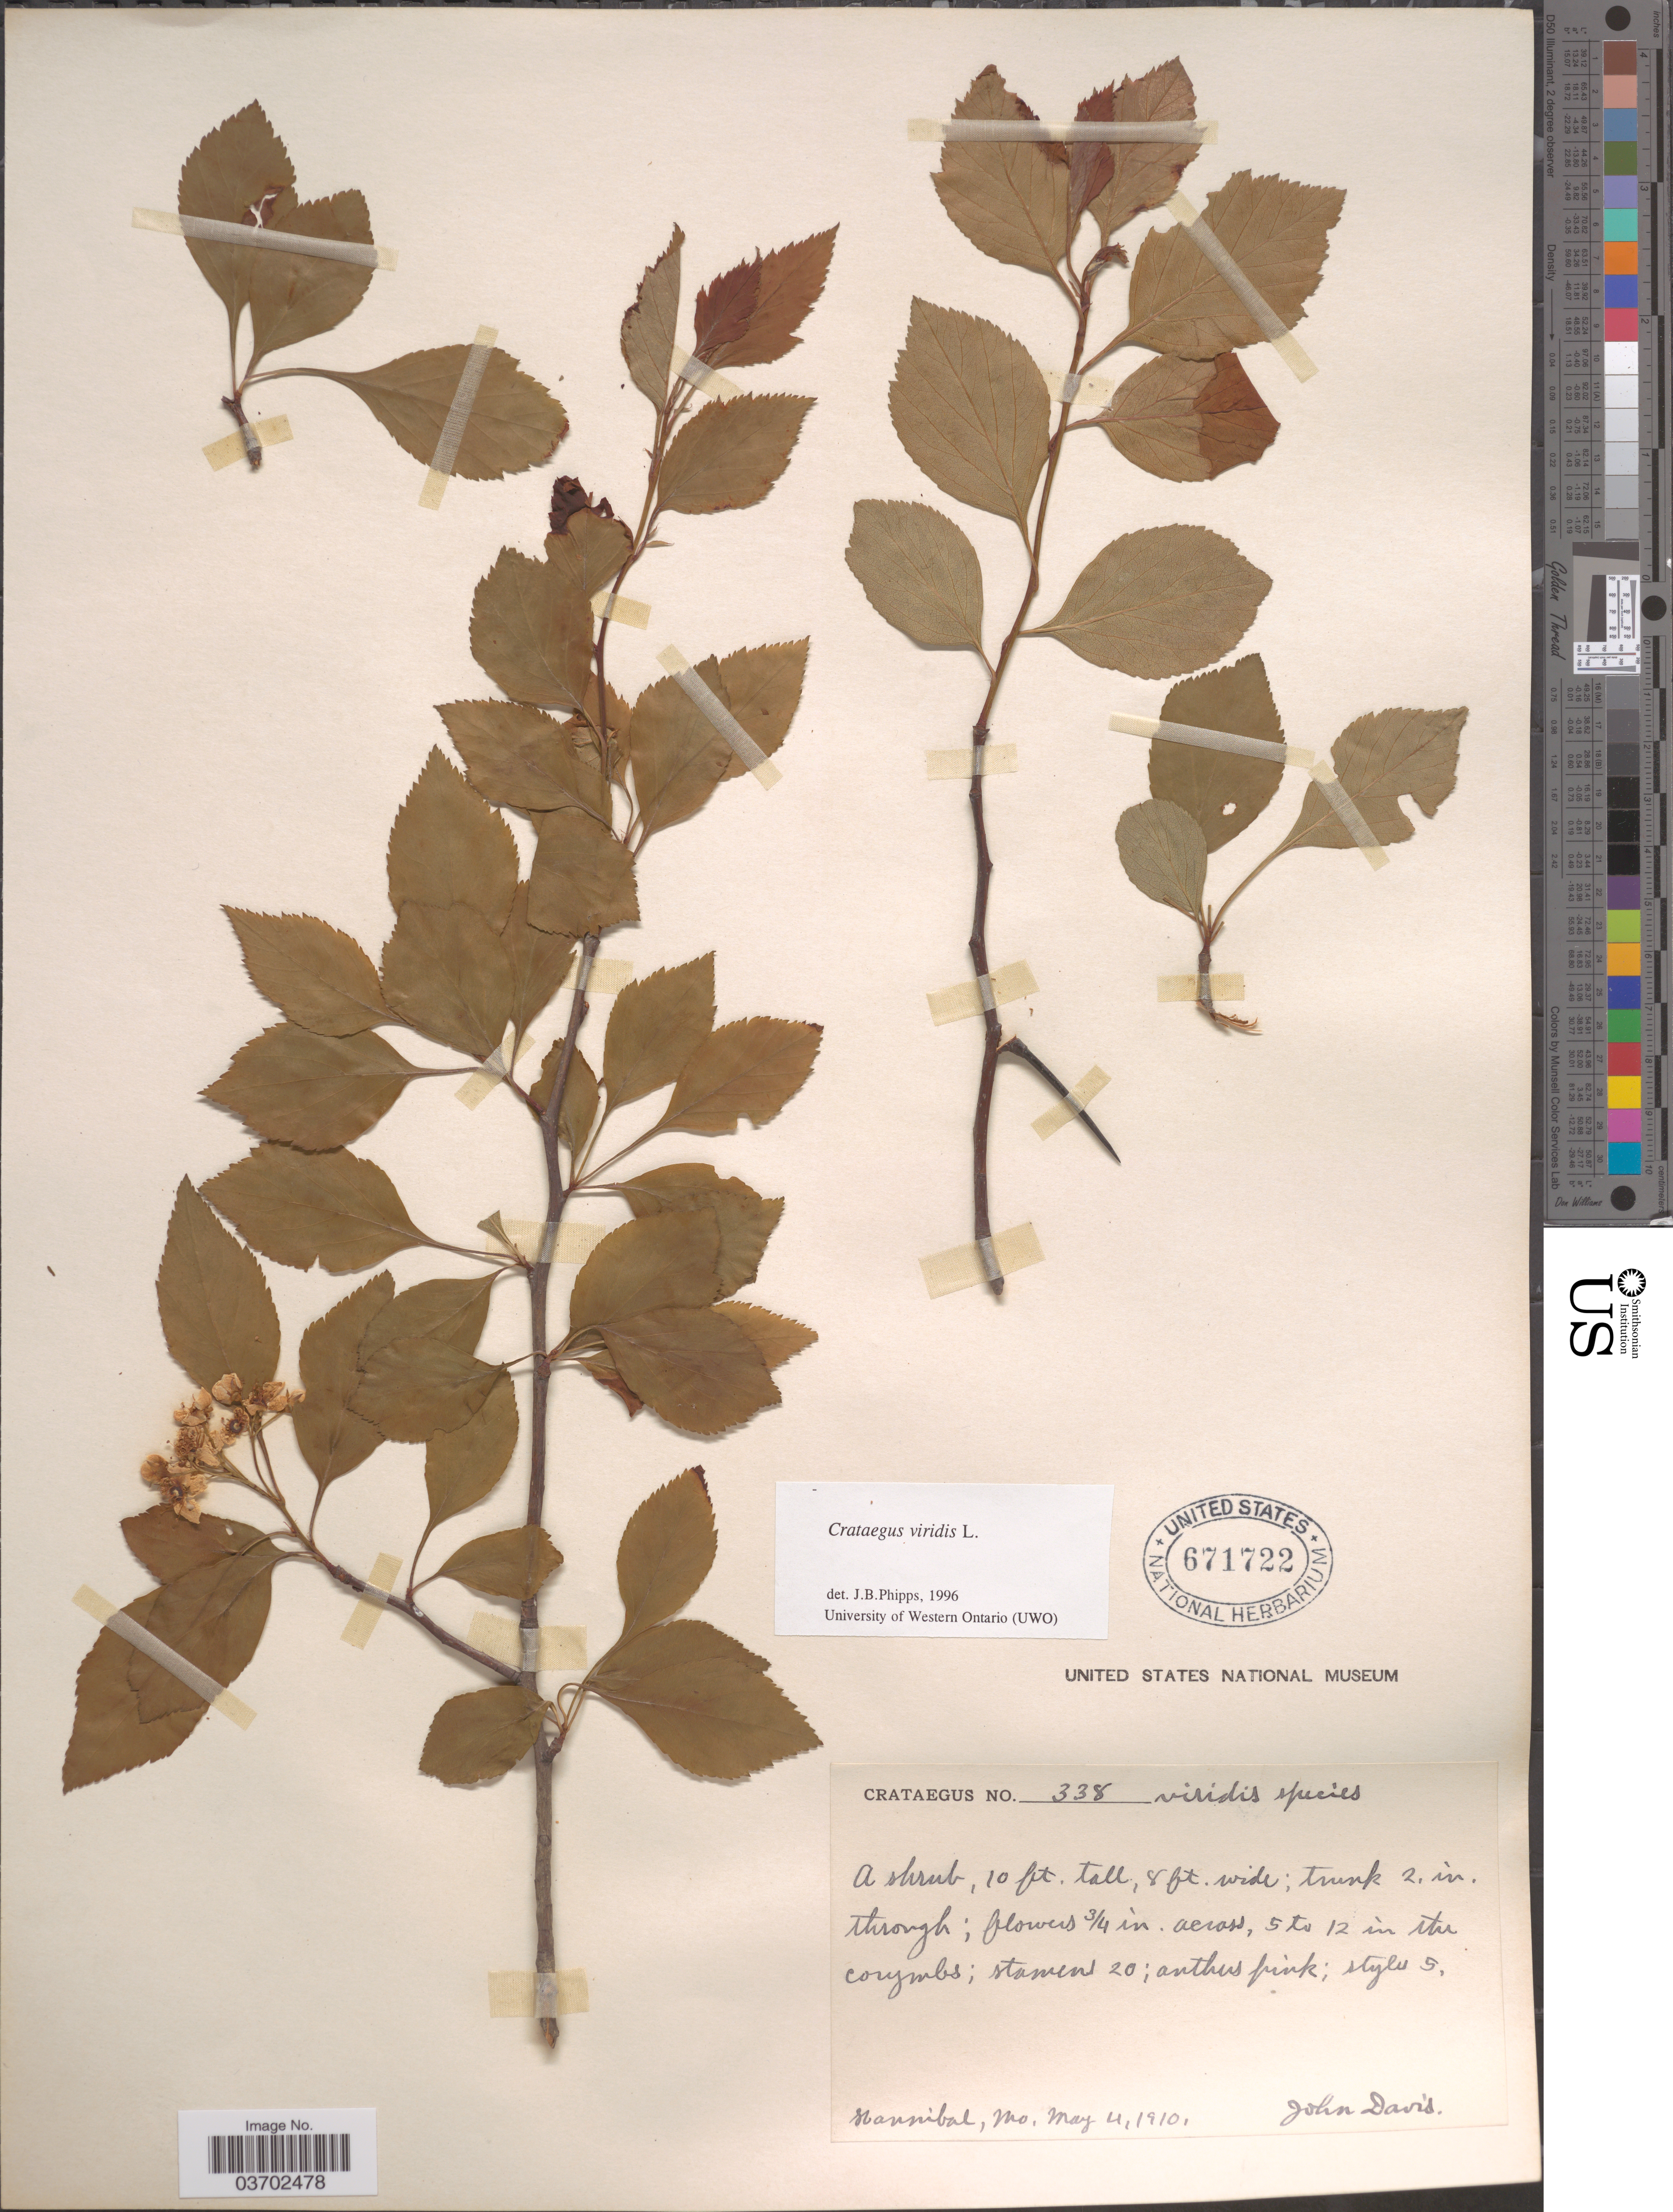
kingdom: Plantae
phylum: Tracheophyta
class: Magnoliopsida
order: Rosales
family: Rosaceae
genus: Crataegus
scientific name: Crataegus viridis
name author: L.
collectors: J. Davis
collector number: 338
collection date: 1910-05-04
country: United States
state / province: Missouri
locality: Hannibal.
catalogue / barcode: US 671722